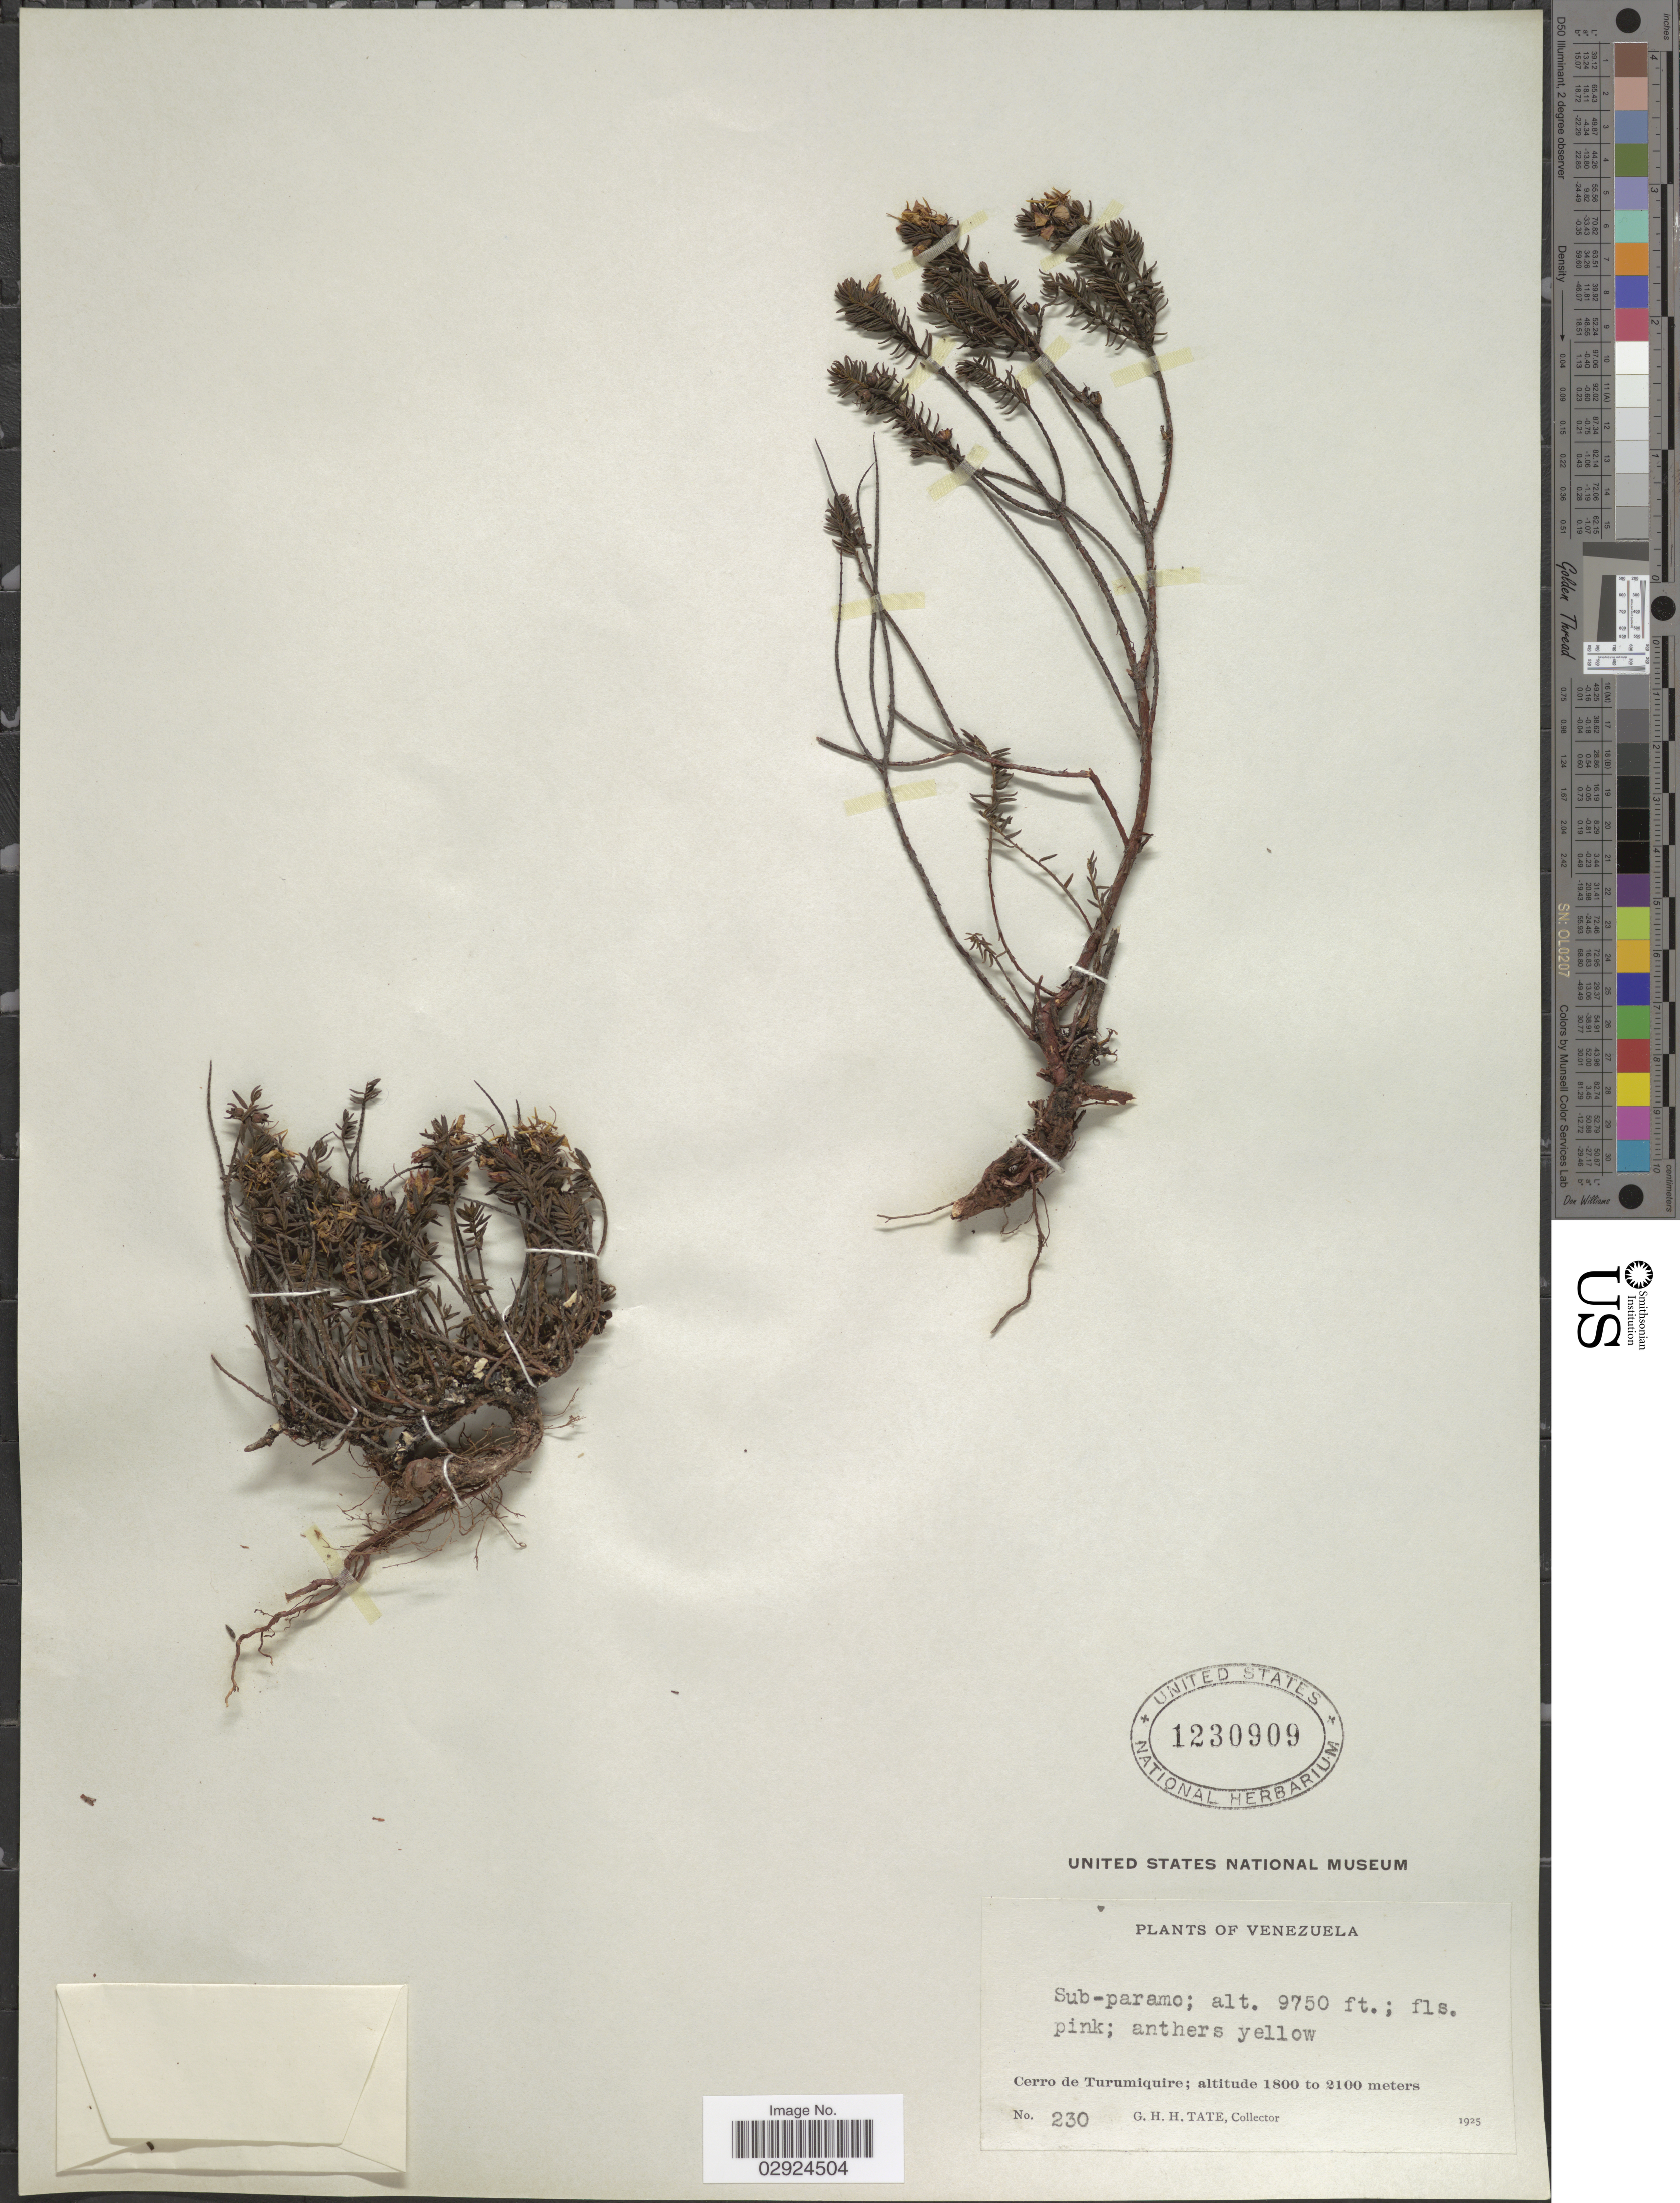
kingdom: Plantae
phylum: Tracheophyta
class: Magnoliopsida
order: Myrtales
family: Melastomataceae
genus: Marcetia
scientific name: Marcetia taxifolia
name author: (A. St.-Hil.) DC.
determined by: Nunes da Silva, Diego, (RB), Jardim Botanico do Rio de Janeiro - Herbario (BRAZIL)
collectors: G. H. H.Tate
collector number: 230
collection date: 1925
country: Venezuela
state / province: Sucre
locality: Cerro de Turumiquire.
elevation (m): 2972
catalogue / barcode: US 1230909